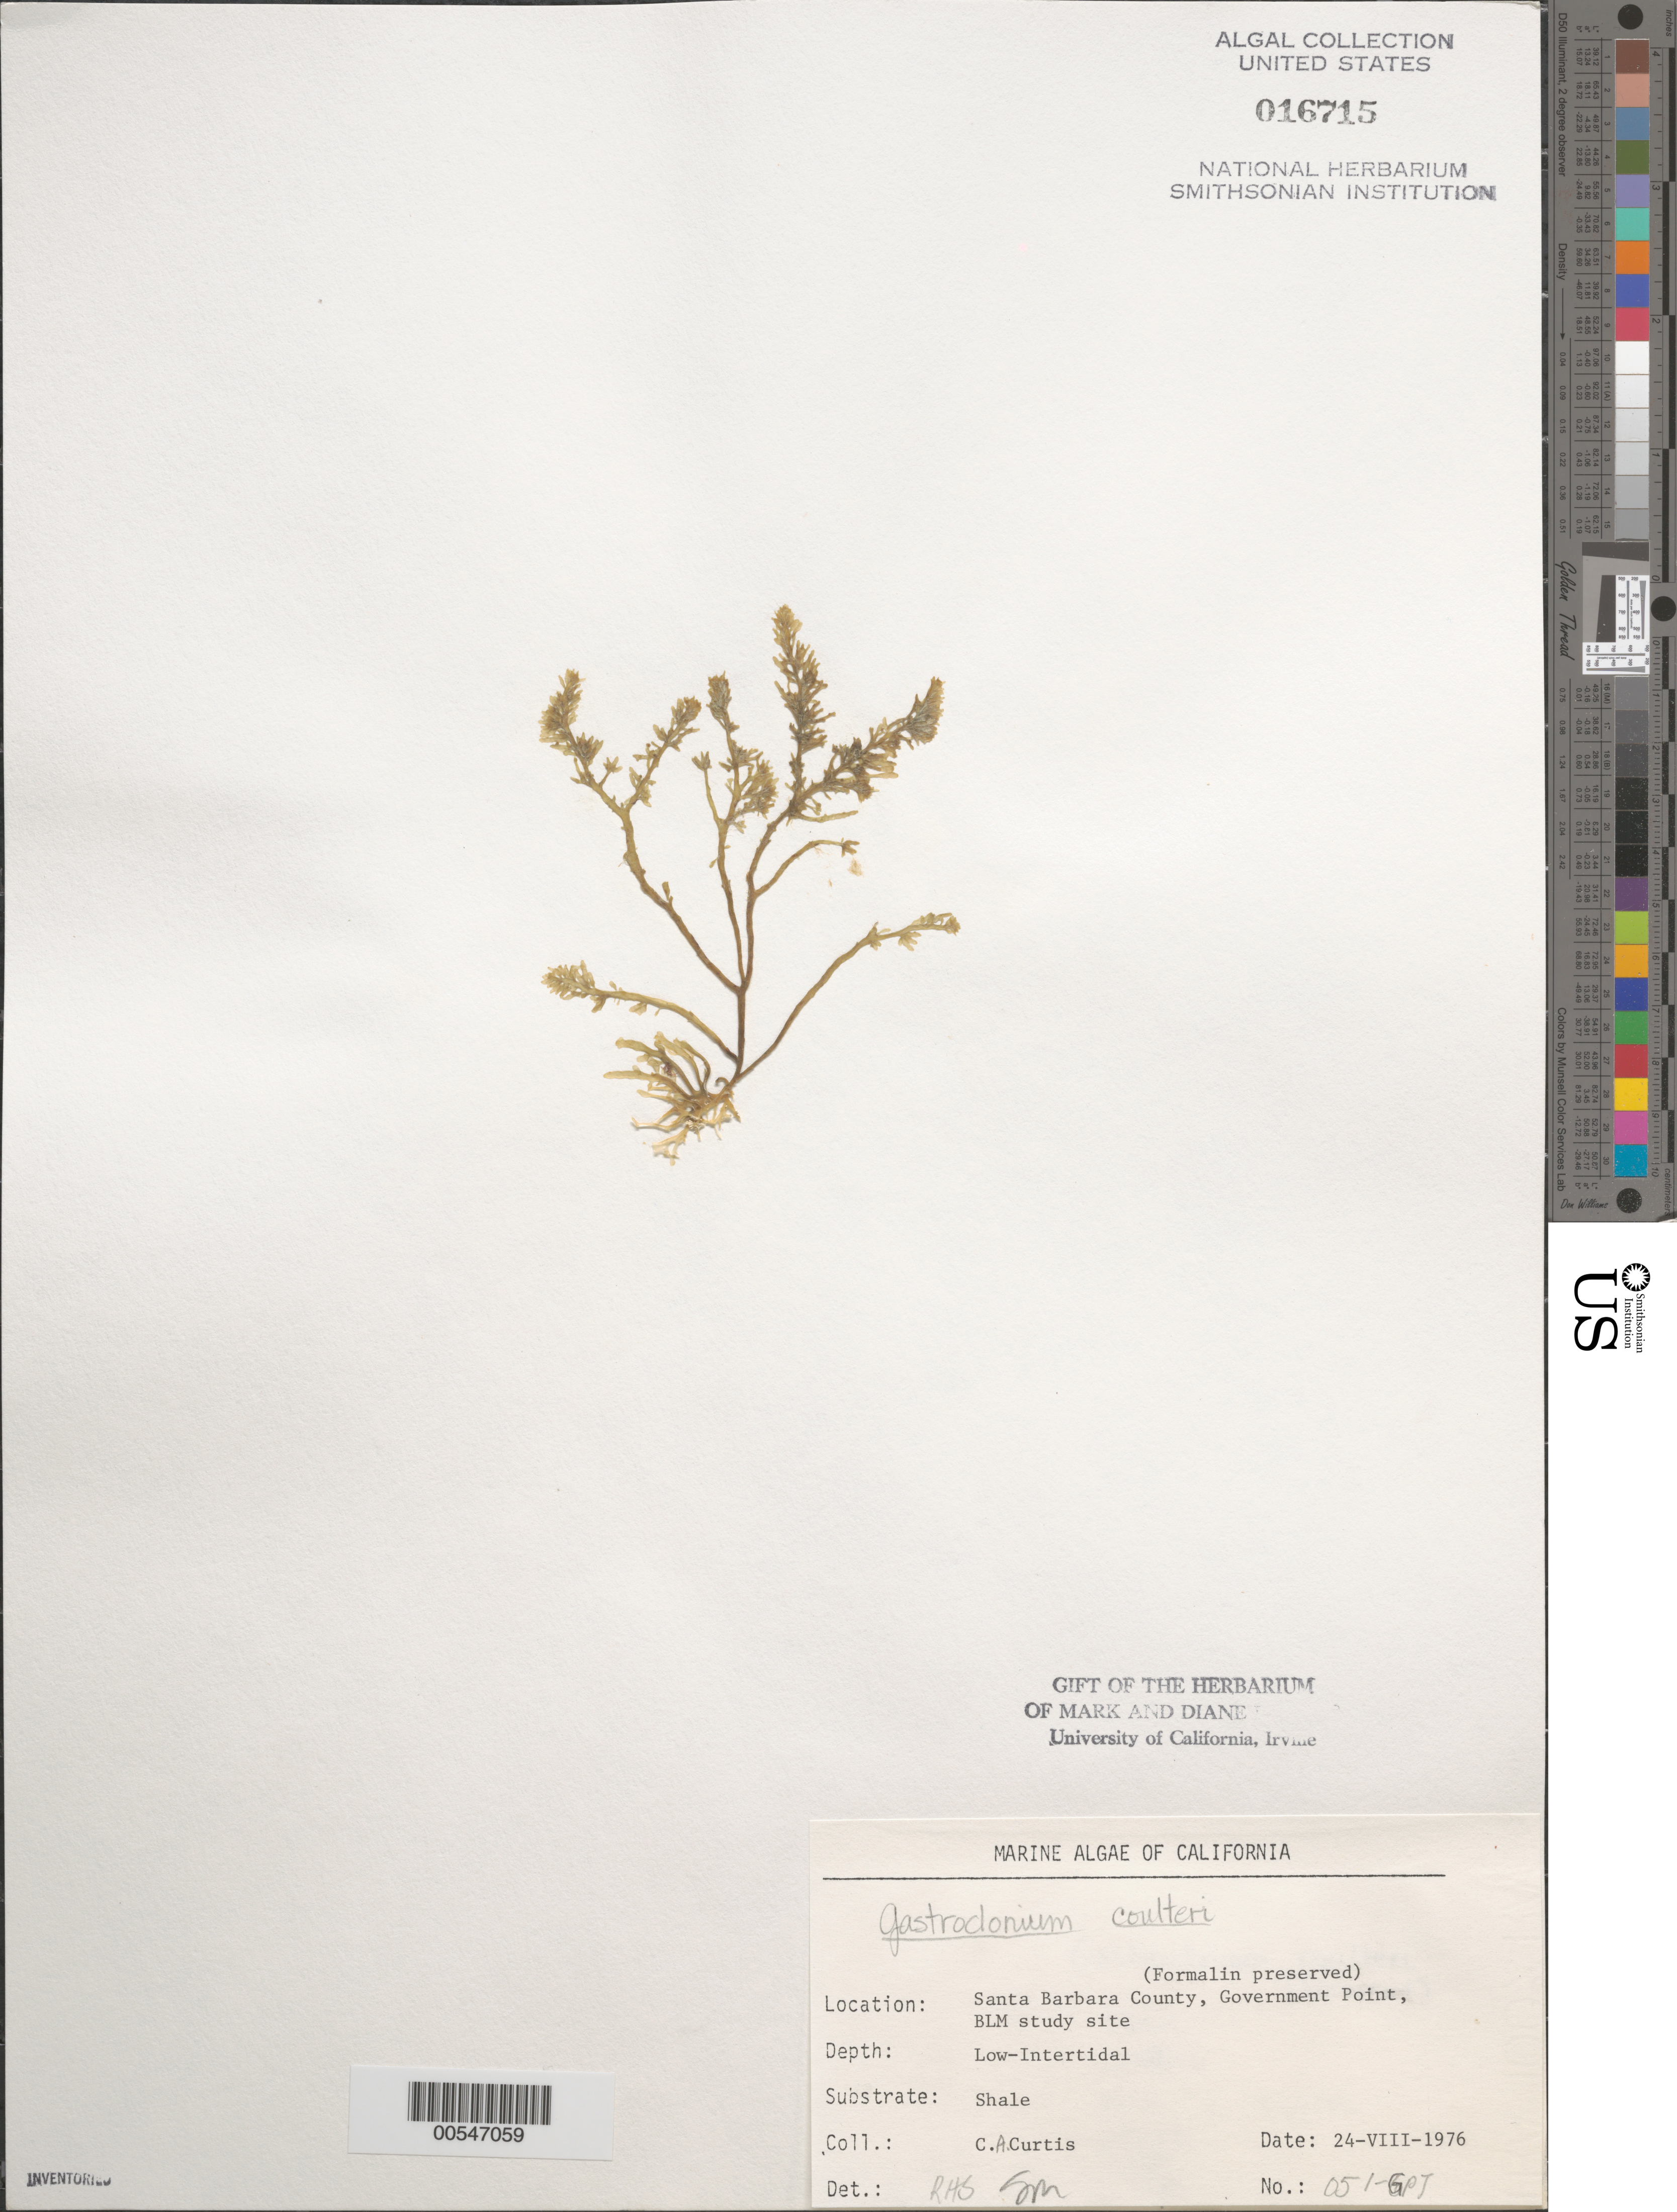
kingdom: Plantae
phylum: Rhodophyta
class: Florideophyceae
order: Rhodymeniales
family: Champiaceae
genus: Neogastroclonium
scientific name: Neogastroclonium subarticulatum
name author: (Turner) L. Le Gall et al.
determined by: Algae name updating Project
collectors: C. Curtis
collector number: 051-gpt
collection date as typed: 24 Aug 1976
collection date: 1976-08-24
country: United States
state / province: California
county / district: Santa Barbara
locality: Government Point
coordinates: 34 26'31"N, 120 24'06"W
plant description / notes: BLM-SOCALBIGHT Rocky Intertidal Survey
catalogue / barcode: US 16715